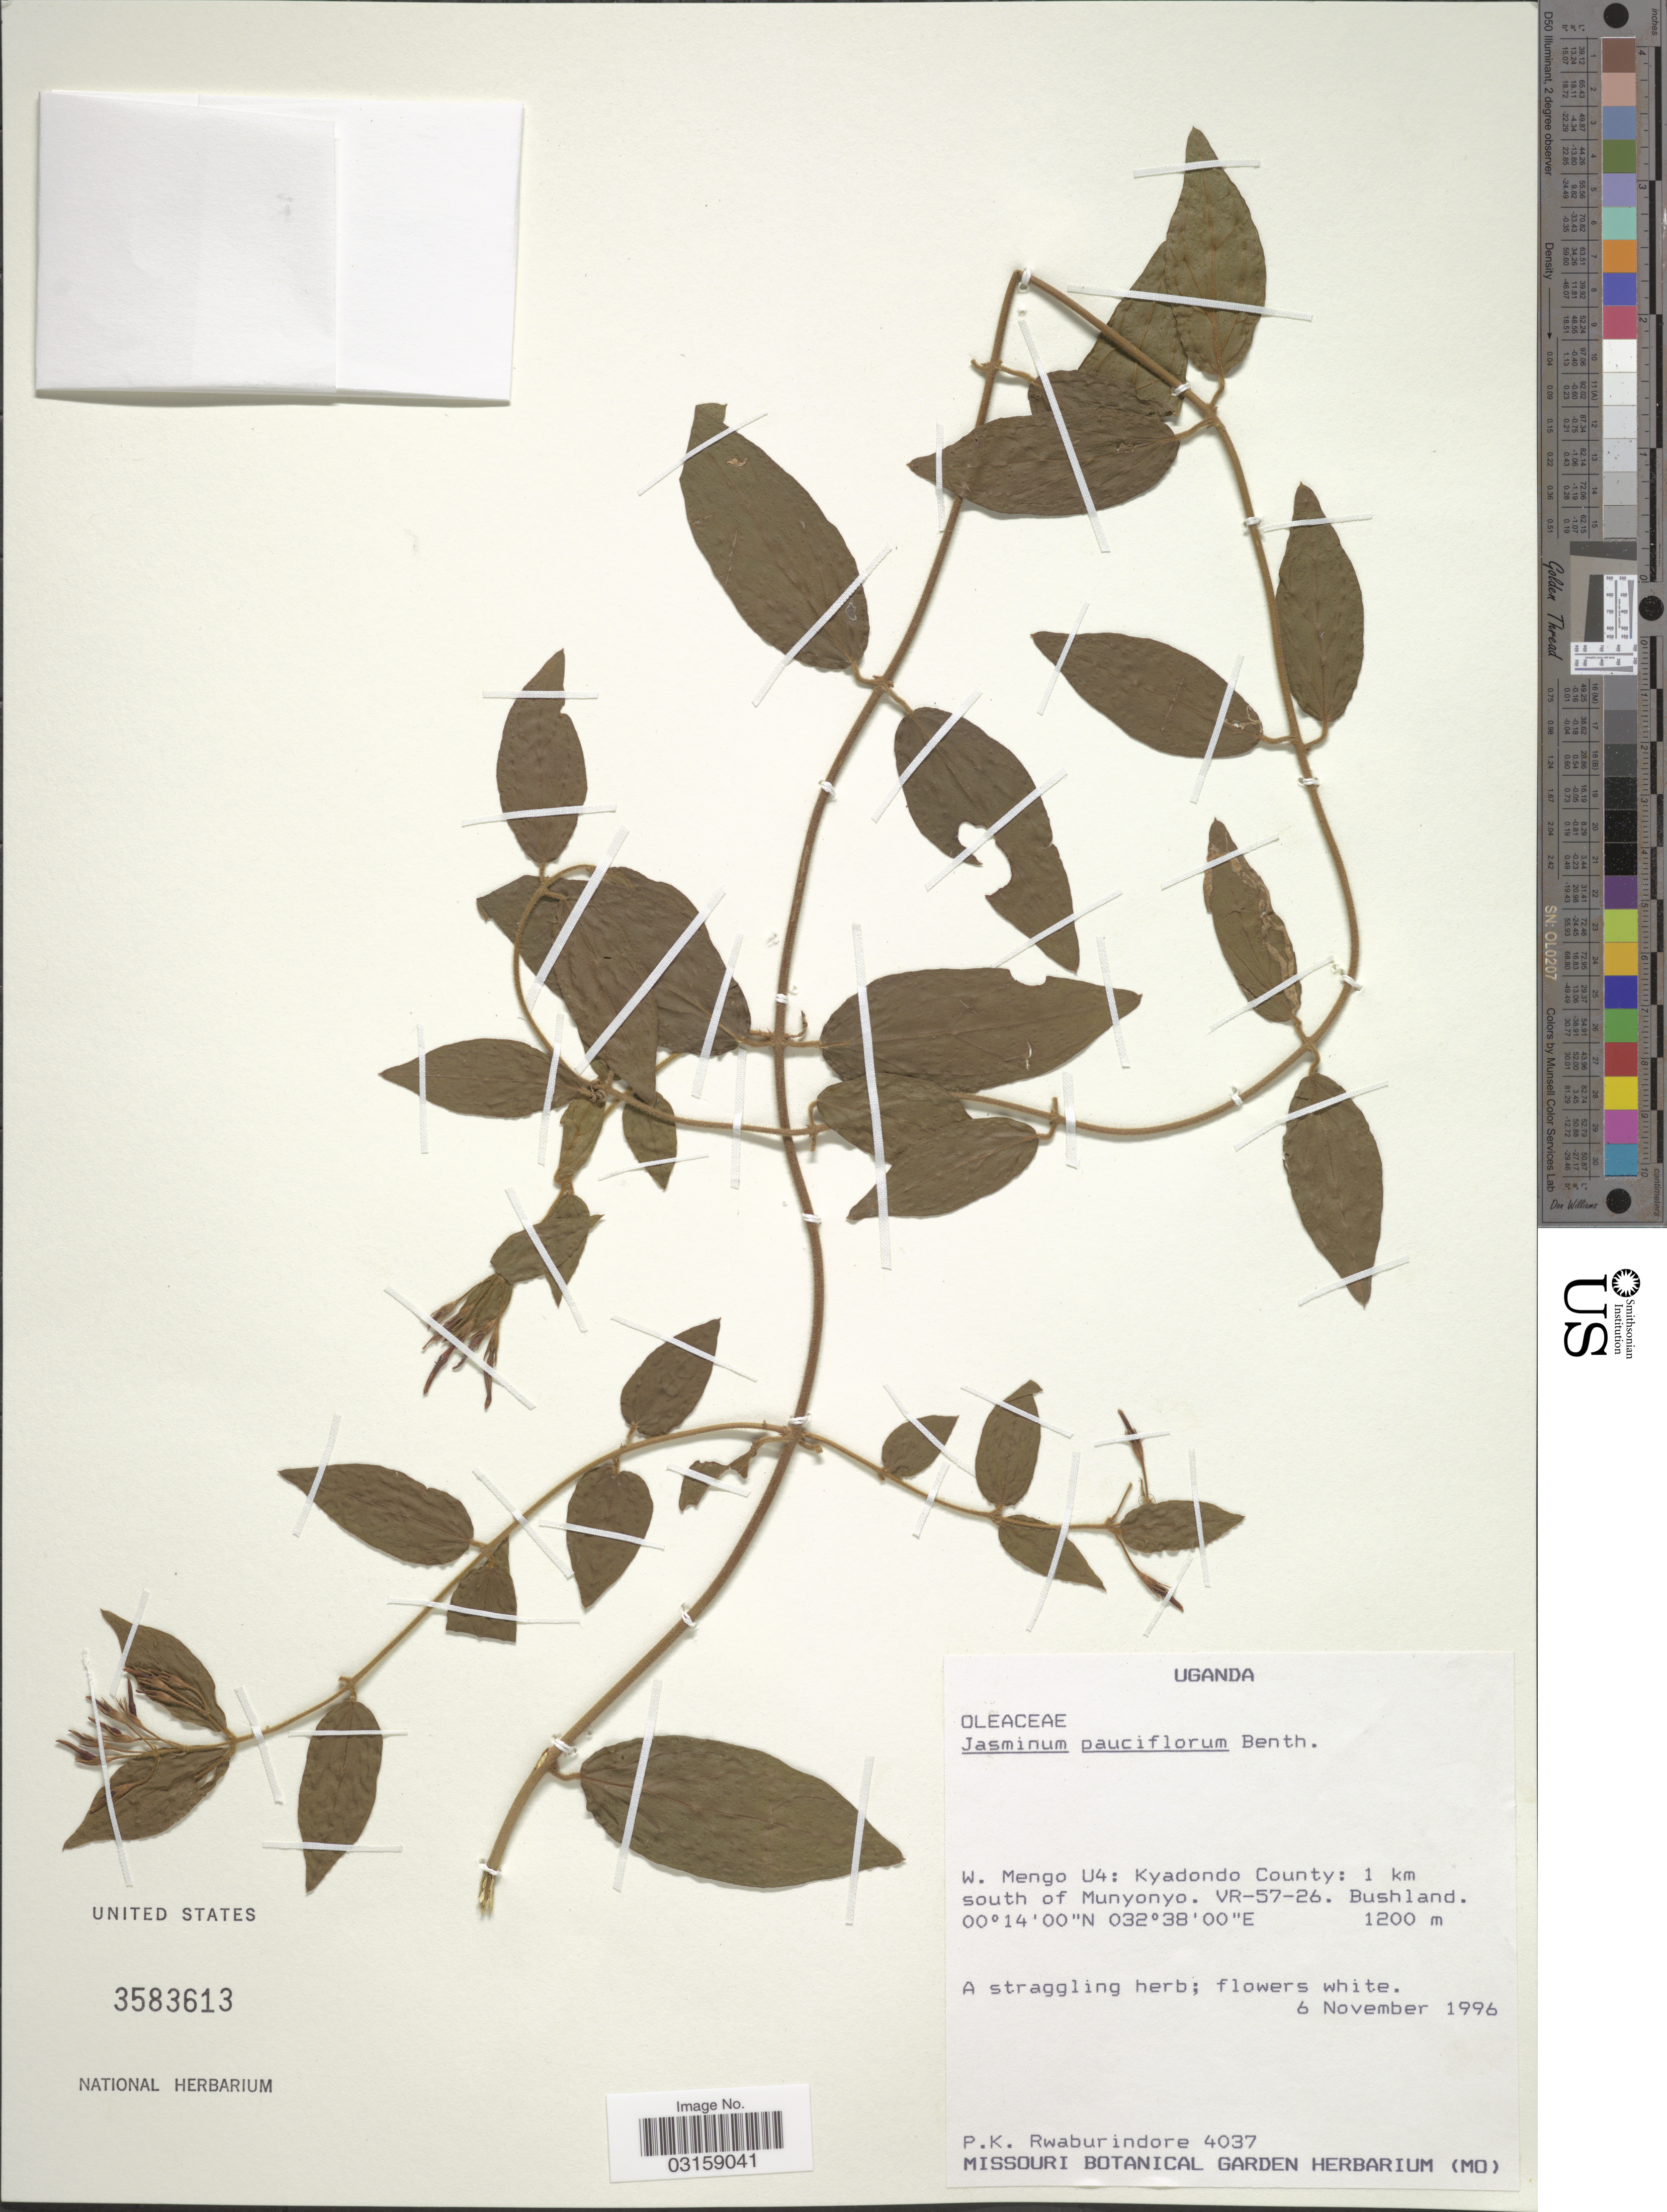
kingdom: Plantae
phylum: Tracheophyta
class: Magnoliopsida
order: Lamiales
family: Oleaceae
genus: Jasminum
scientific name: Jasminum pauciflorum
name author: Benth.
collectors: P. Rwaburindore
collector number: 4037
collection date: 1996-11-06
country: Uganda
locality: W. Mengo U4: Kyadondo County: 1 km south of Munyonyo. VR-57-26. Bushland.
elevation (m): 1200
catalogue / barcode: US 3583613